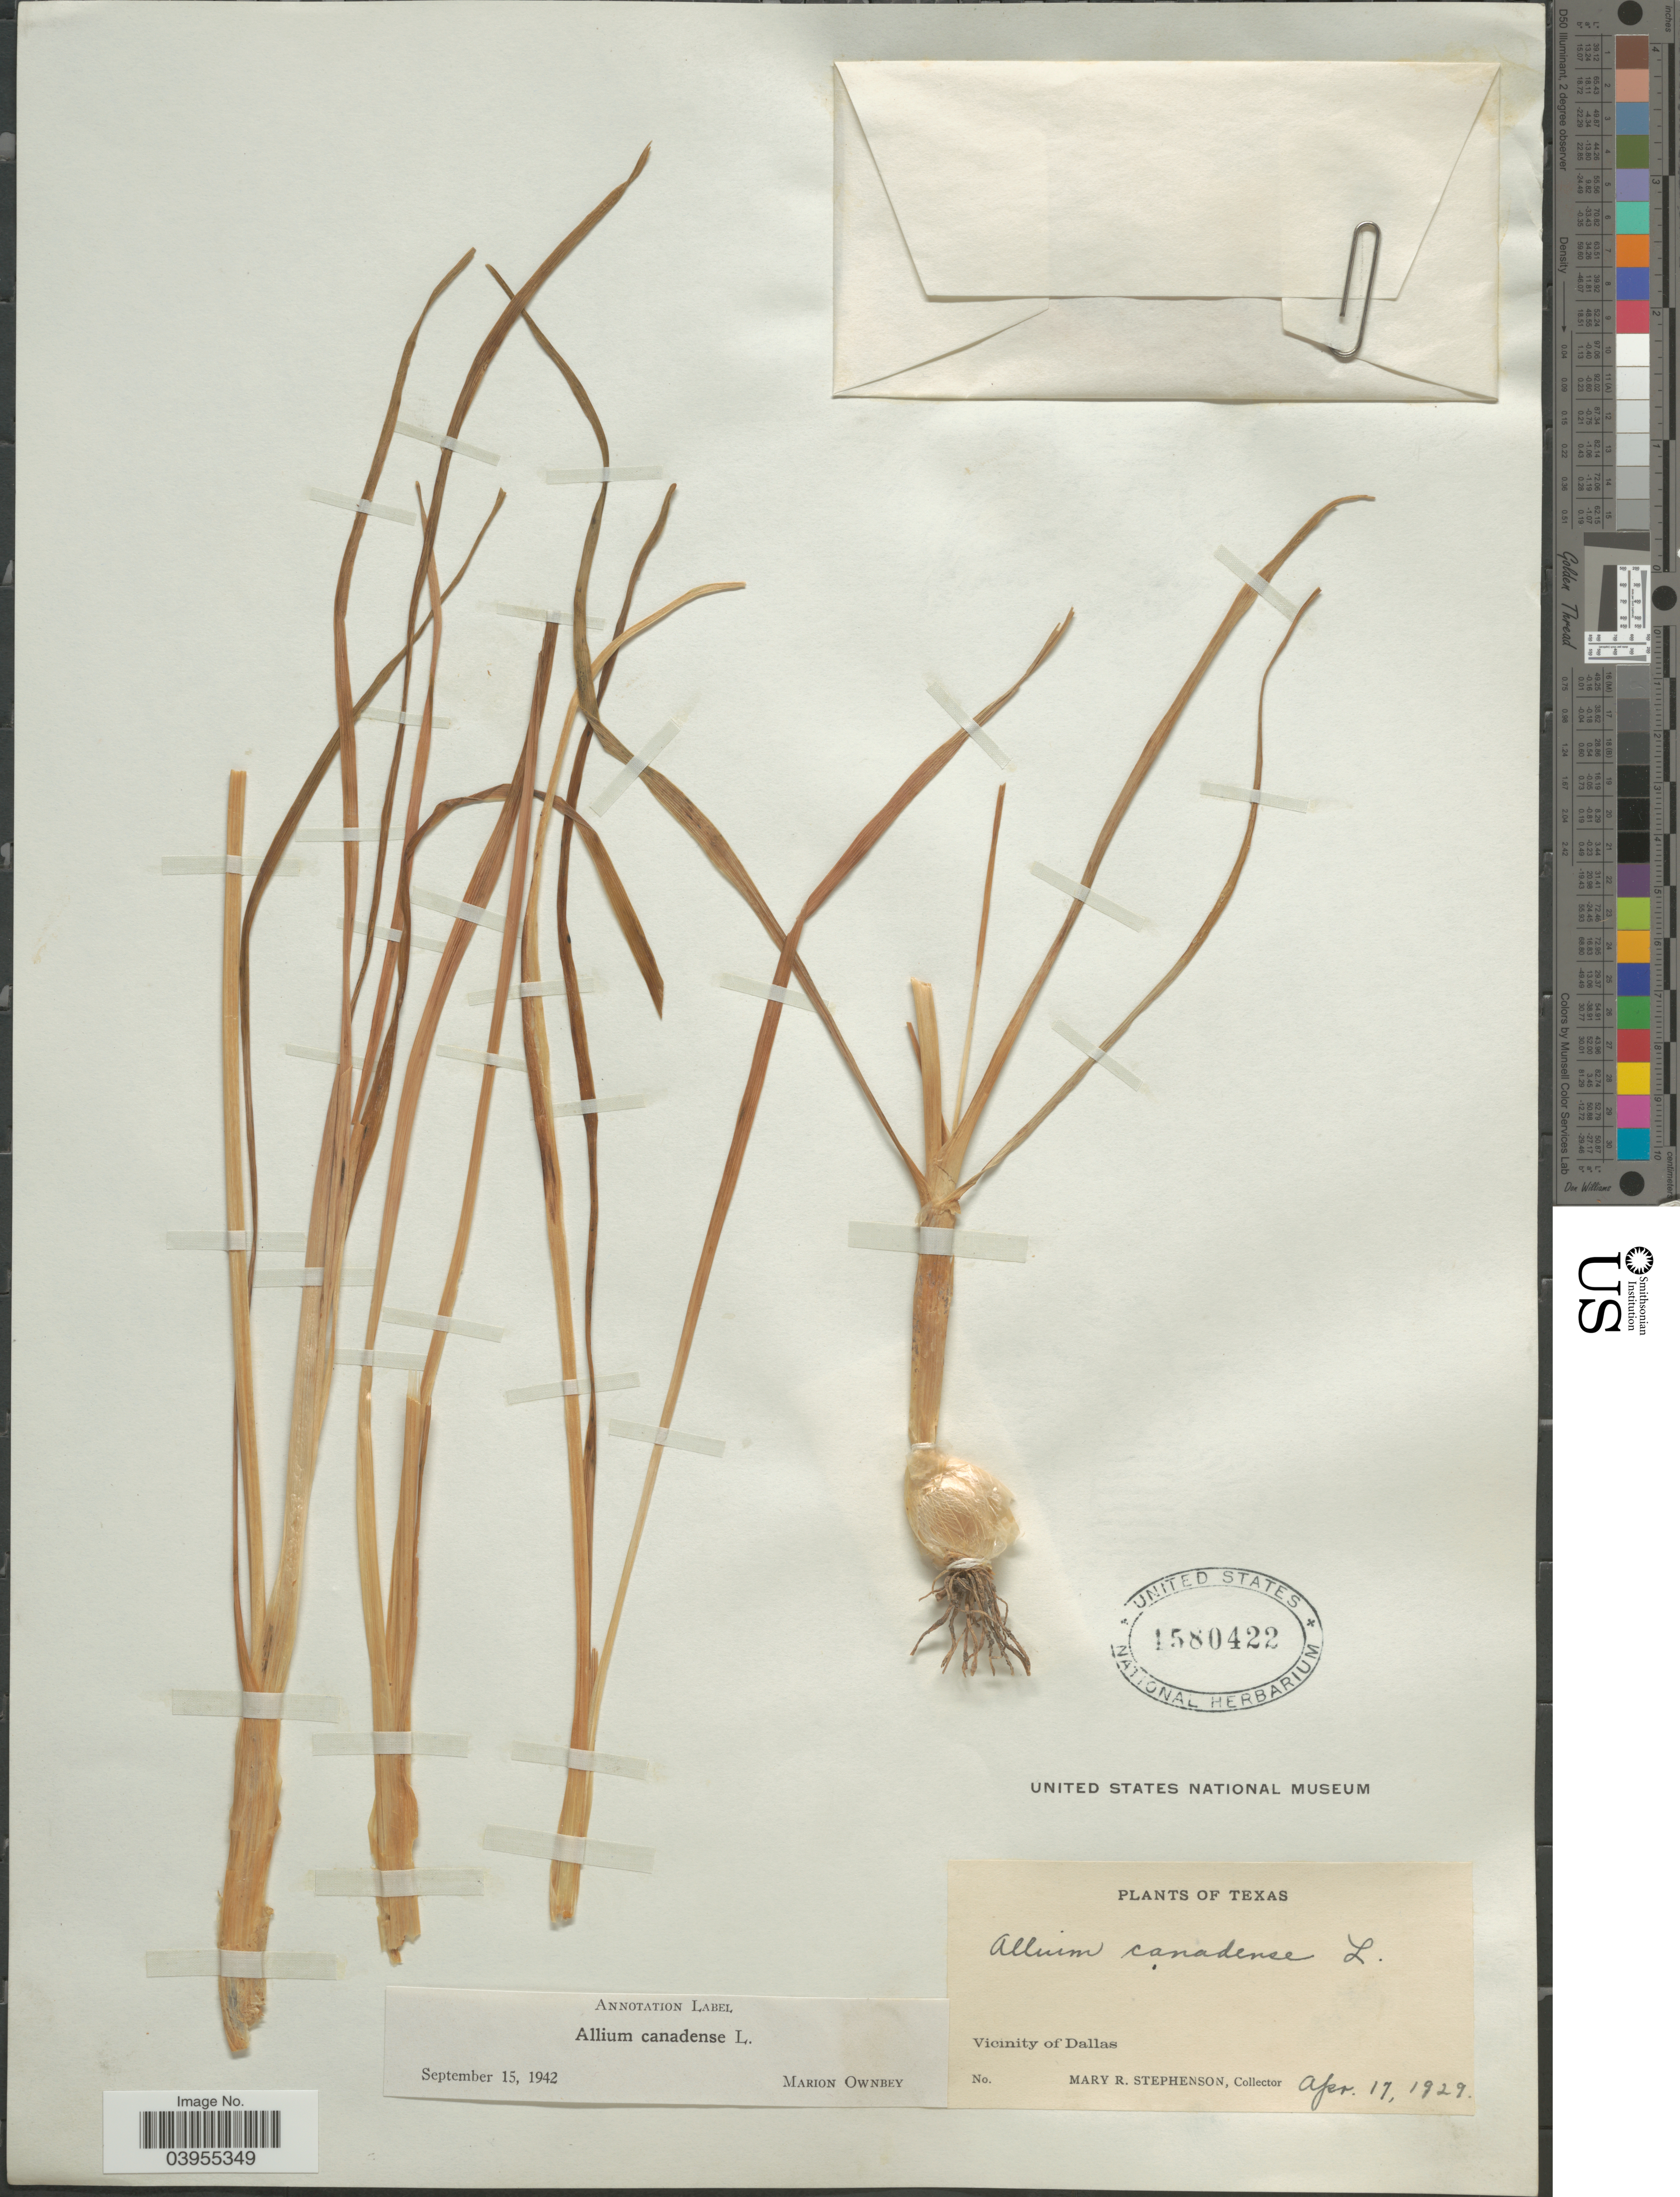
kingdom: Plantae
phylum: Tracheophyta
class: Liliopsida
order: Asparagales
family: Amaryllidaceae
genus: Allium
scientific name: Allium canadense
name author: L.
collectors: M. Stephenson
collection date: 1929-04-17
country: United States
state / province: Texas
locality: Vicinity of Dallas.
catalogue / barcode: US 1580422